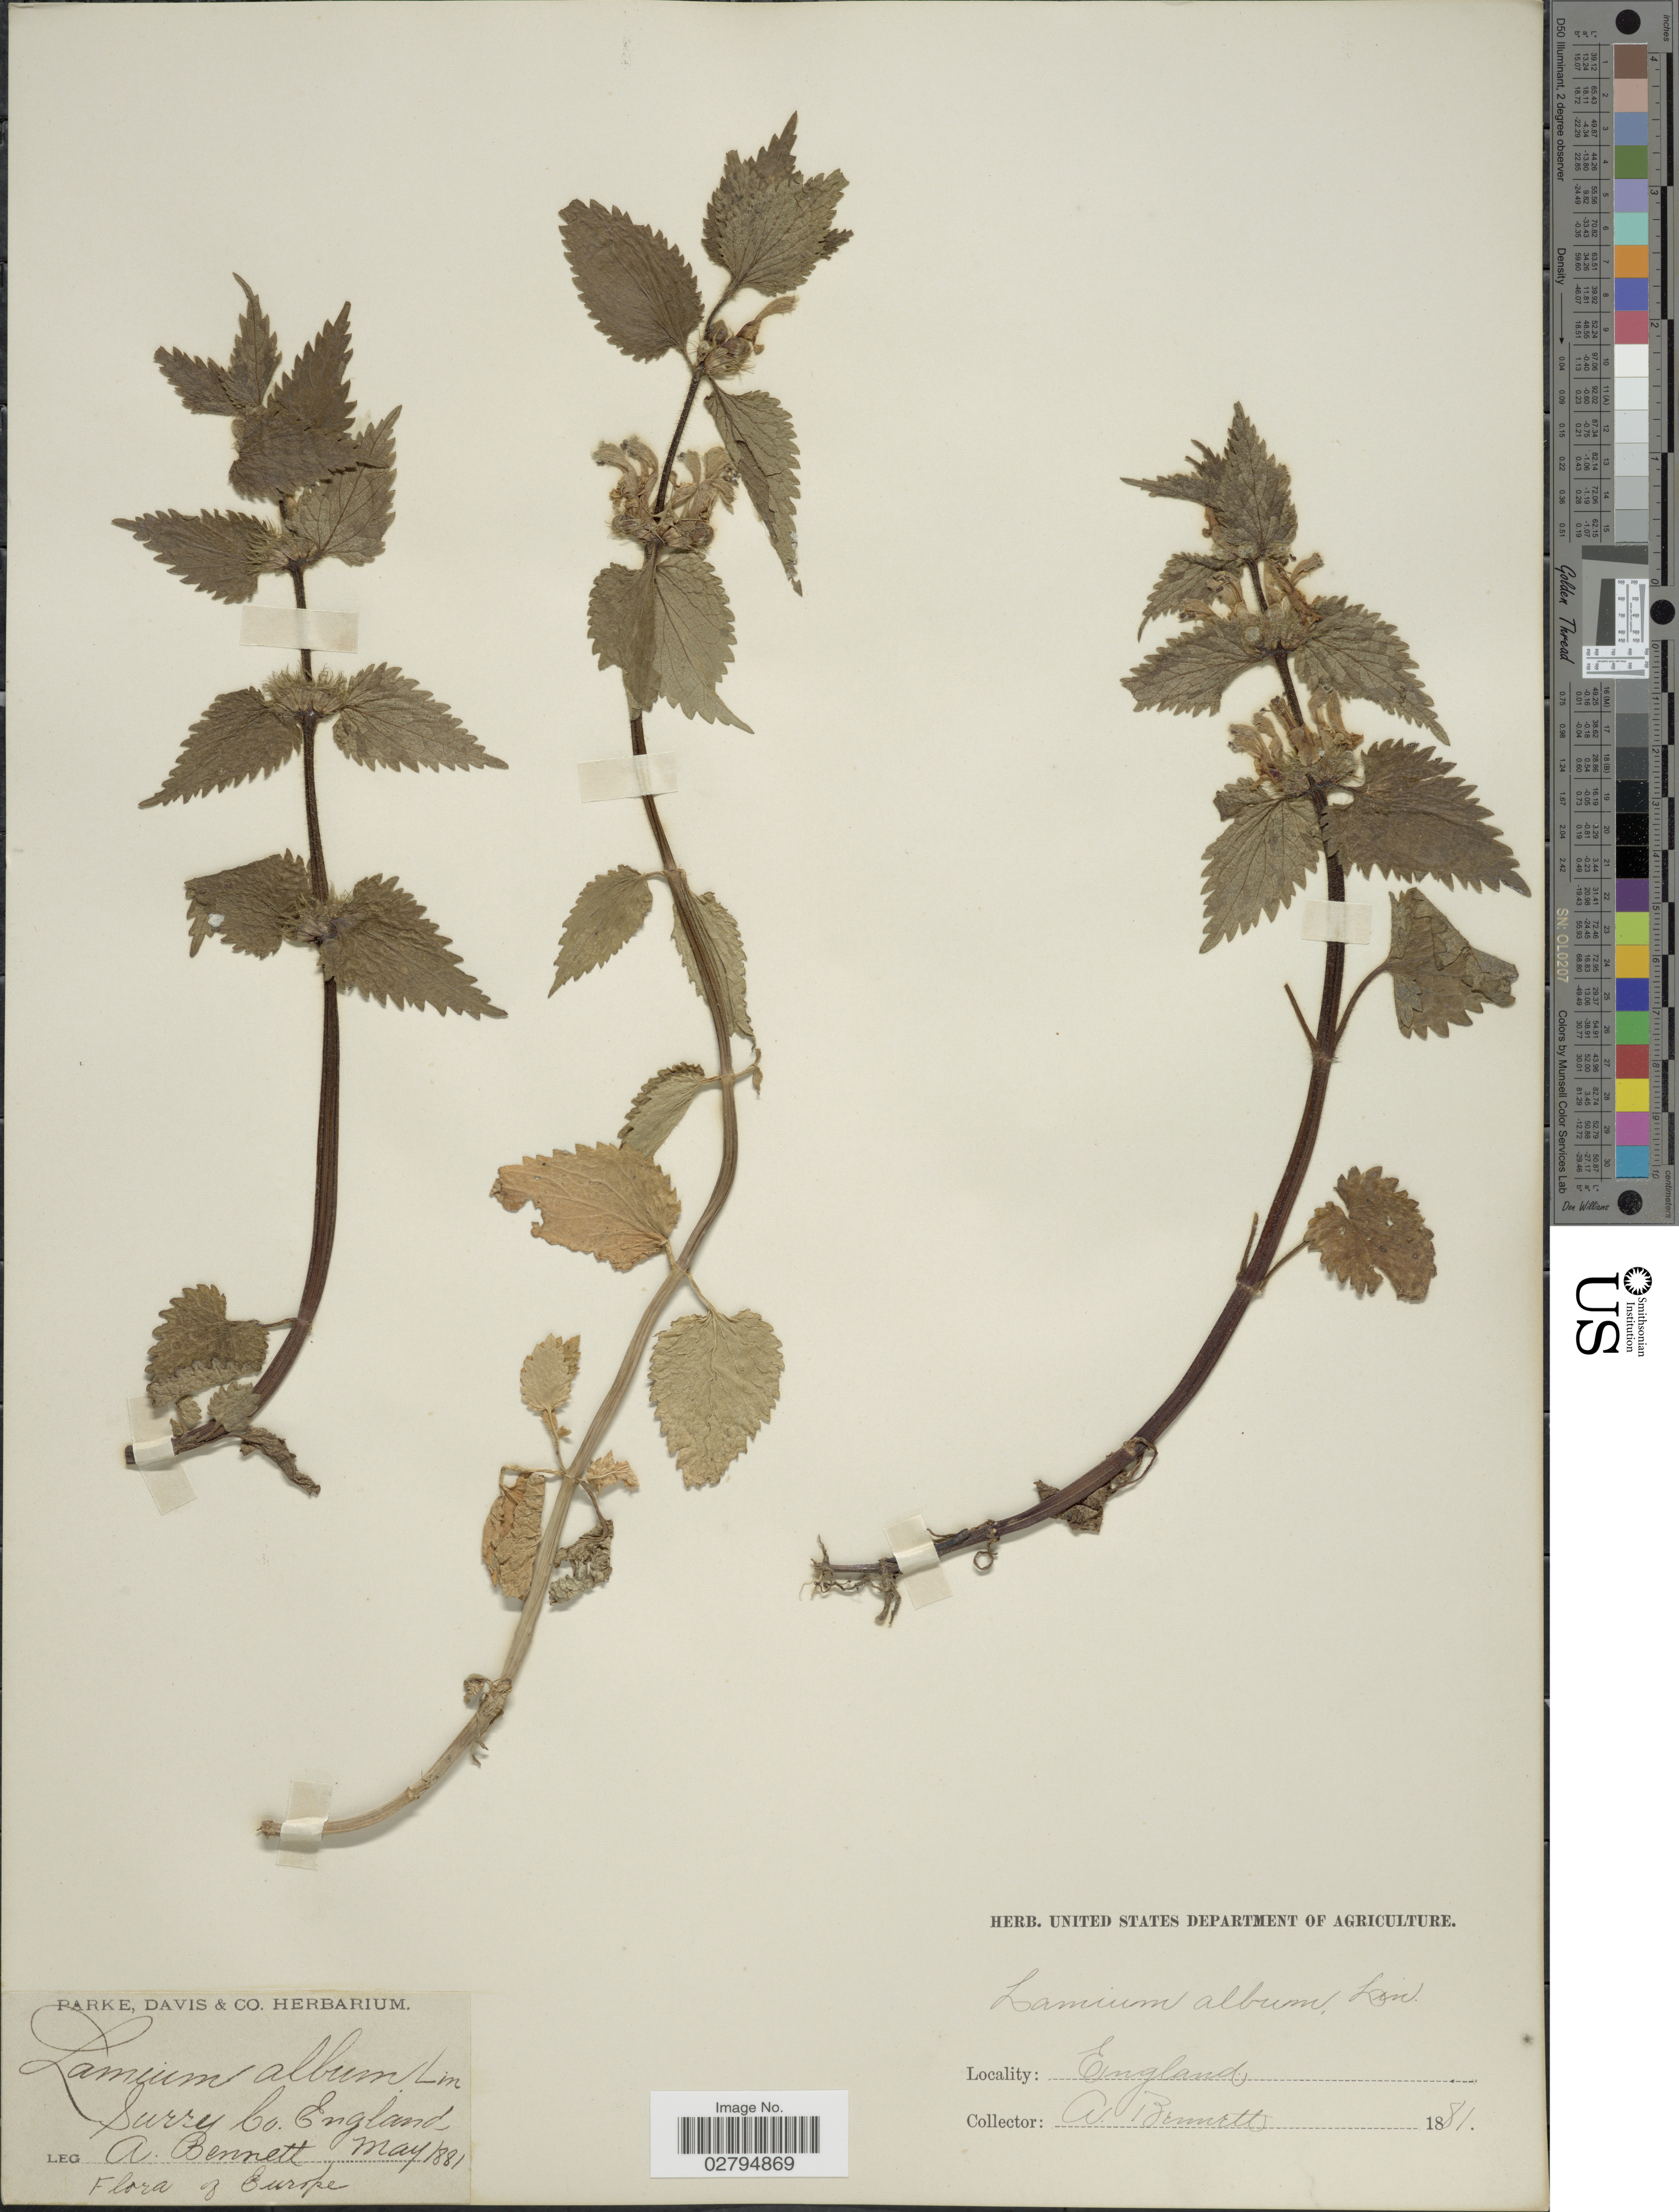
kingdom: Plantae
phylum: Tracheophyta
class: Magnoliopsida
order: Lamiales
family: Lamiaceae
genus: Lamium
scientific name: Lamium album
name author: L.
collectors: A. Bennett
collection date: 1881-05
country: United Kingdom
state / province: England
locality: Surry Co.